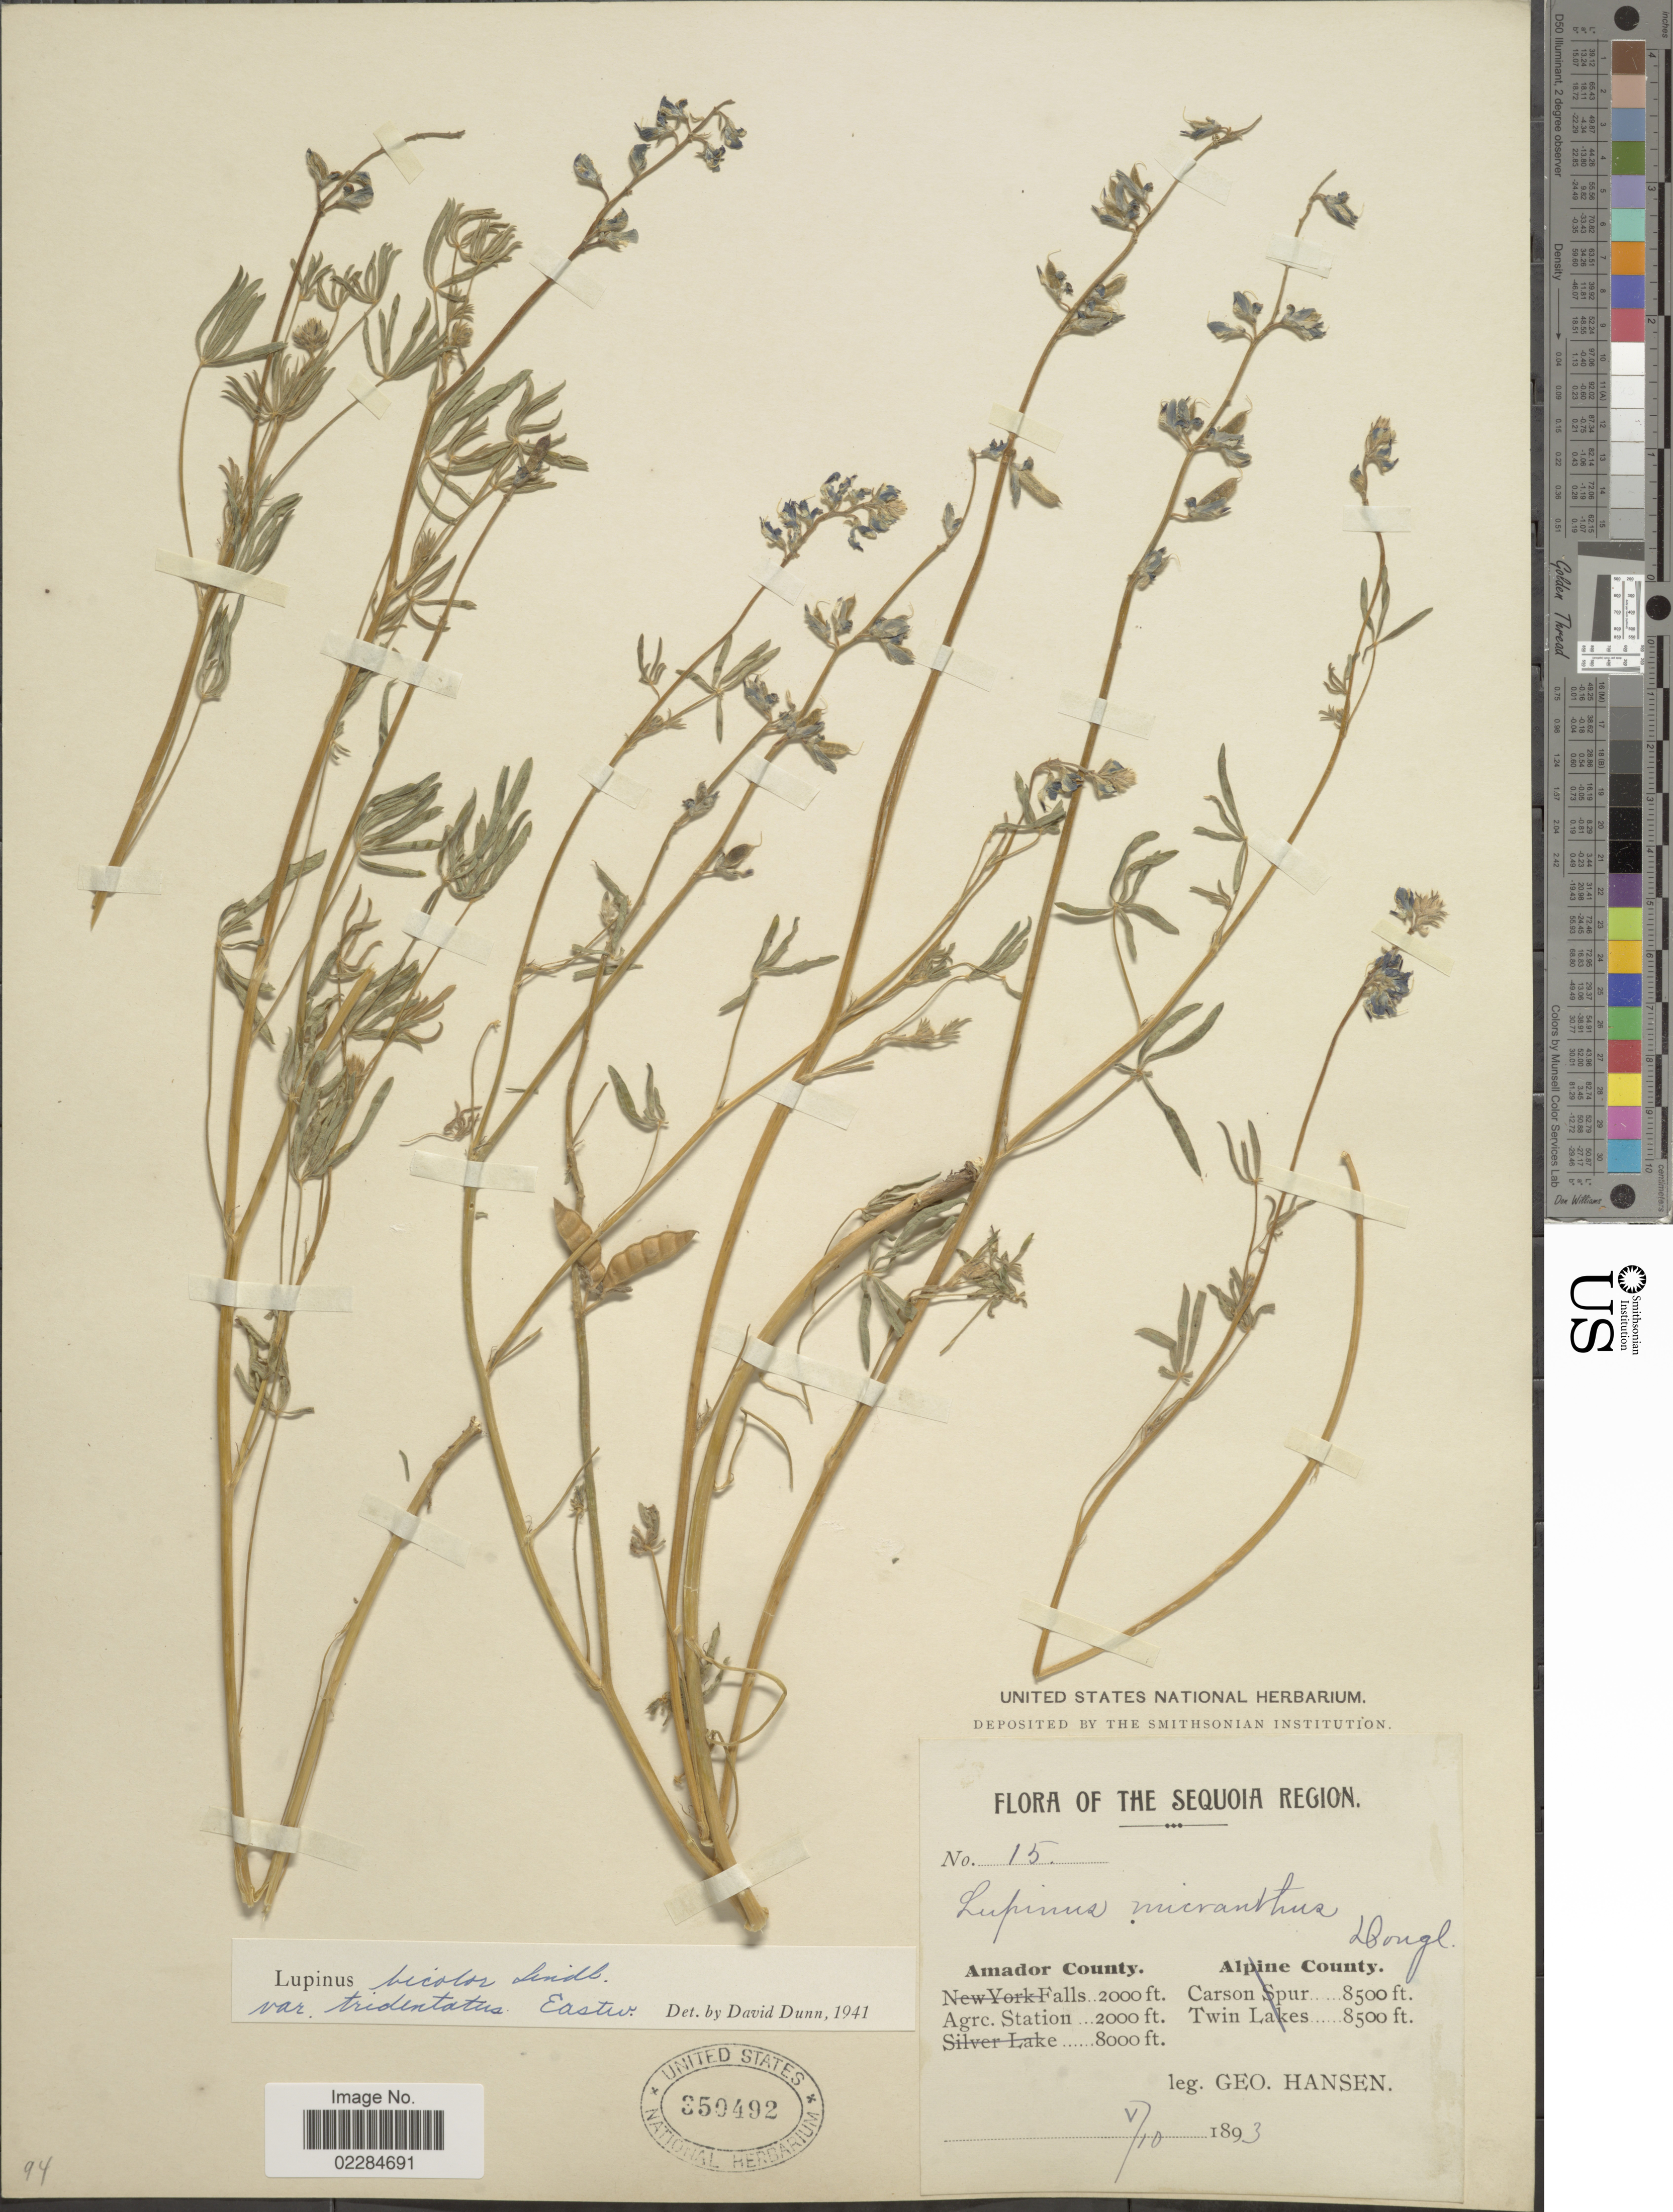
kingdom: Plantae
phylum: Tracheophyta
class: Magnoliopsida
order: Fabales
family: Fabaceae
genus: Lupinus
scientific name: Lupinus bicolor var. tridentatus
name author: Lindl.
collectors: G. Hansen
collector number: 15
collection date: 1893-05-10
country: United States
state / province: California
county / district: Amador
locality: Sequoia region. Amador County. Agrc. Station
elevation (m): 610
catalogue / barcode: US 350492